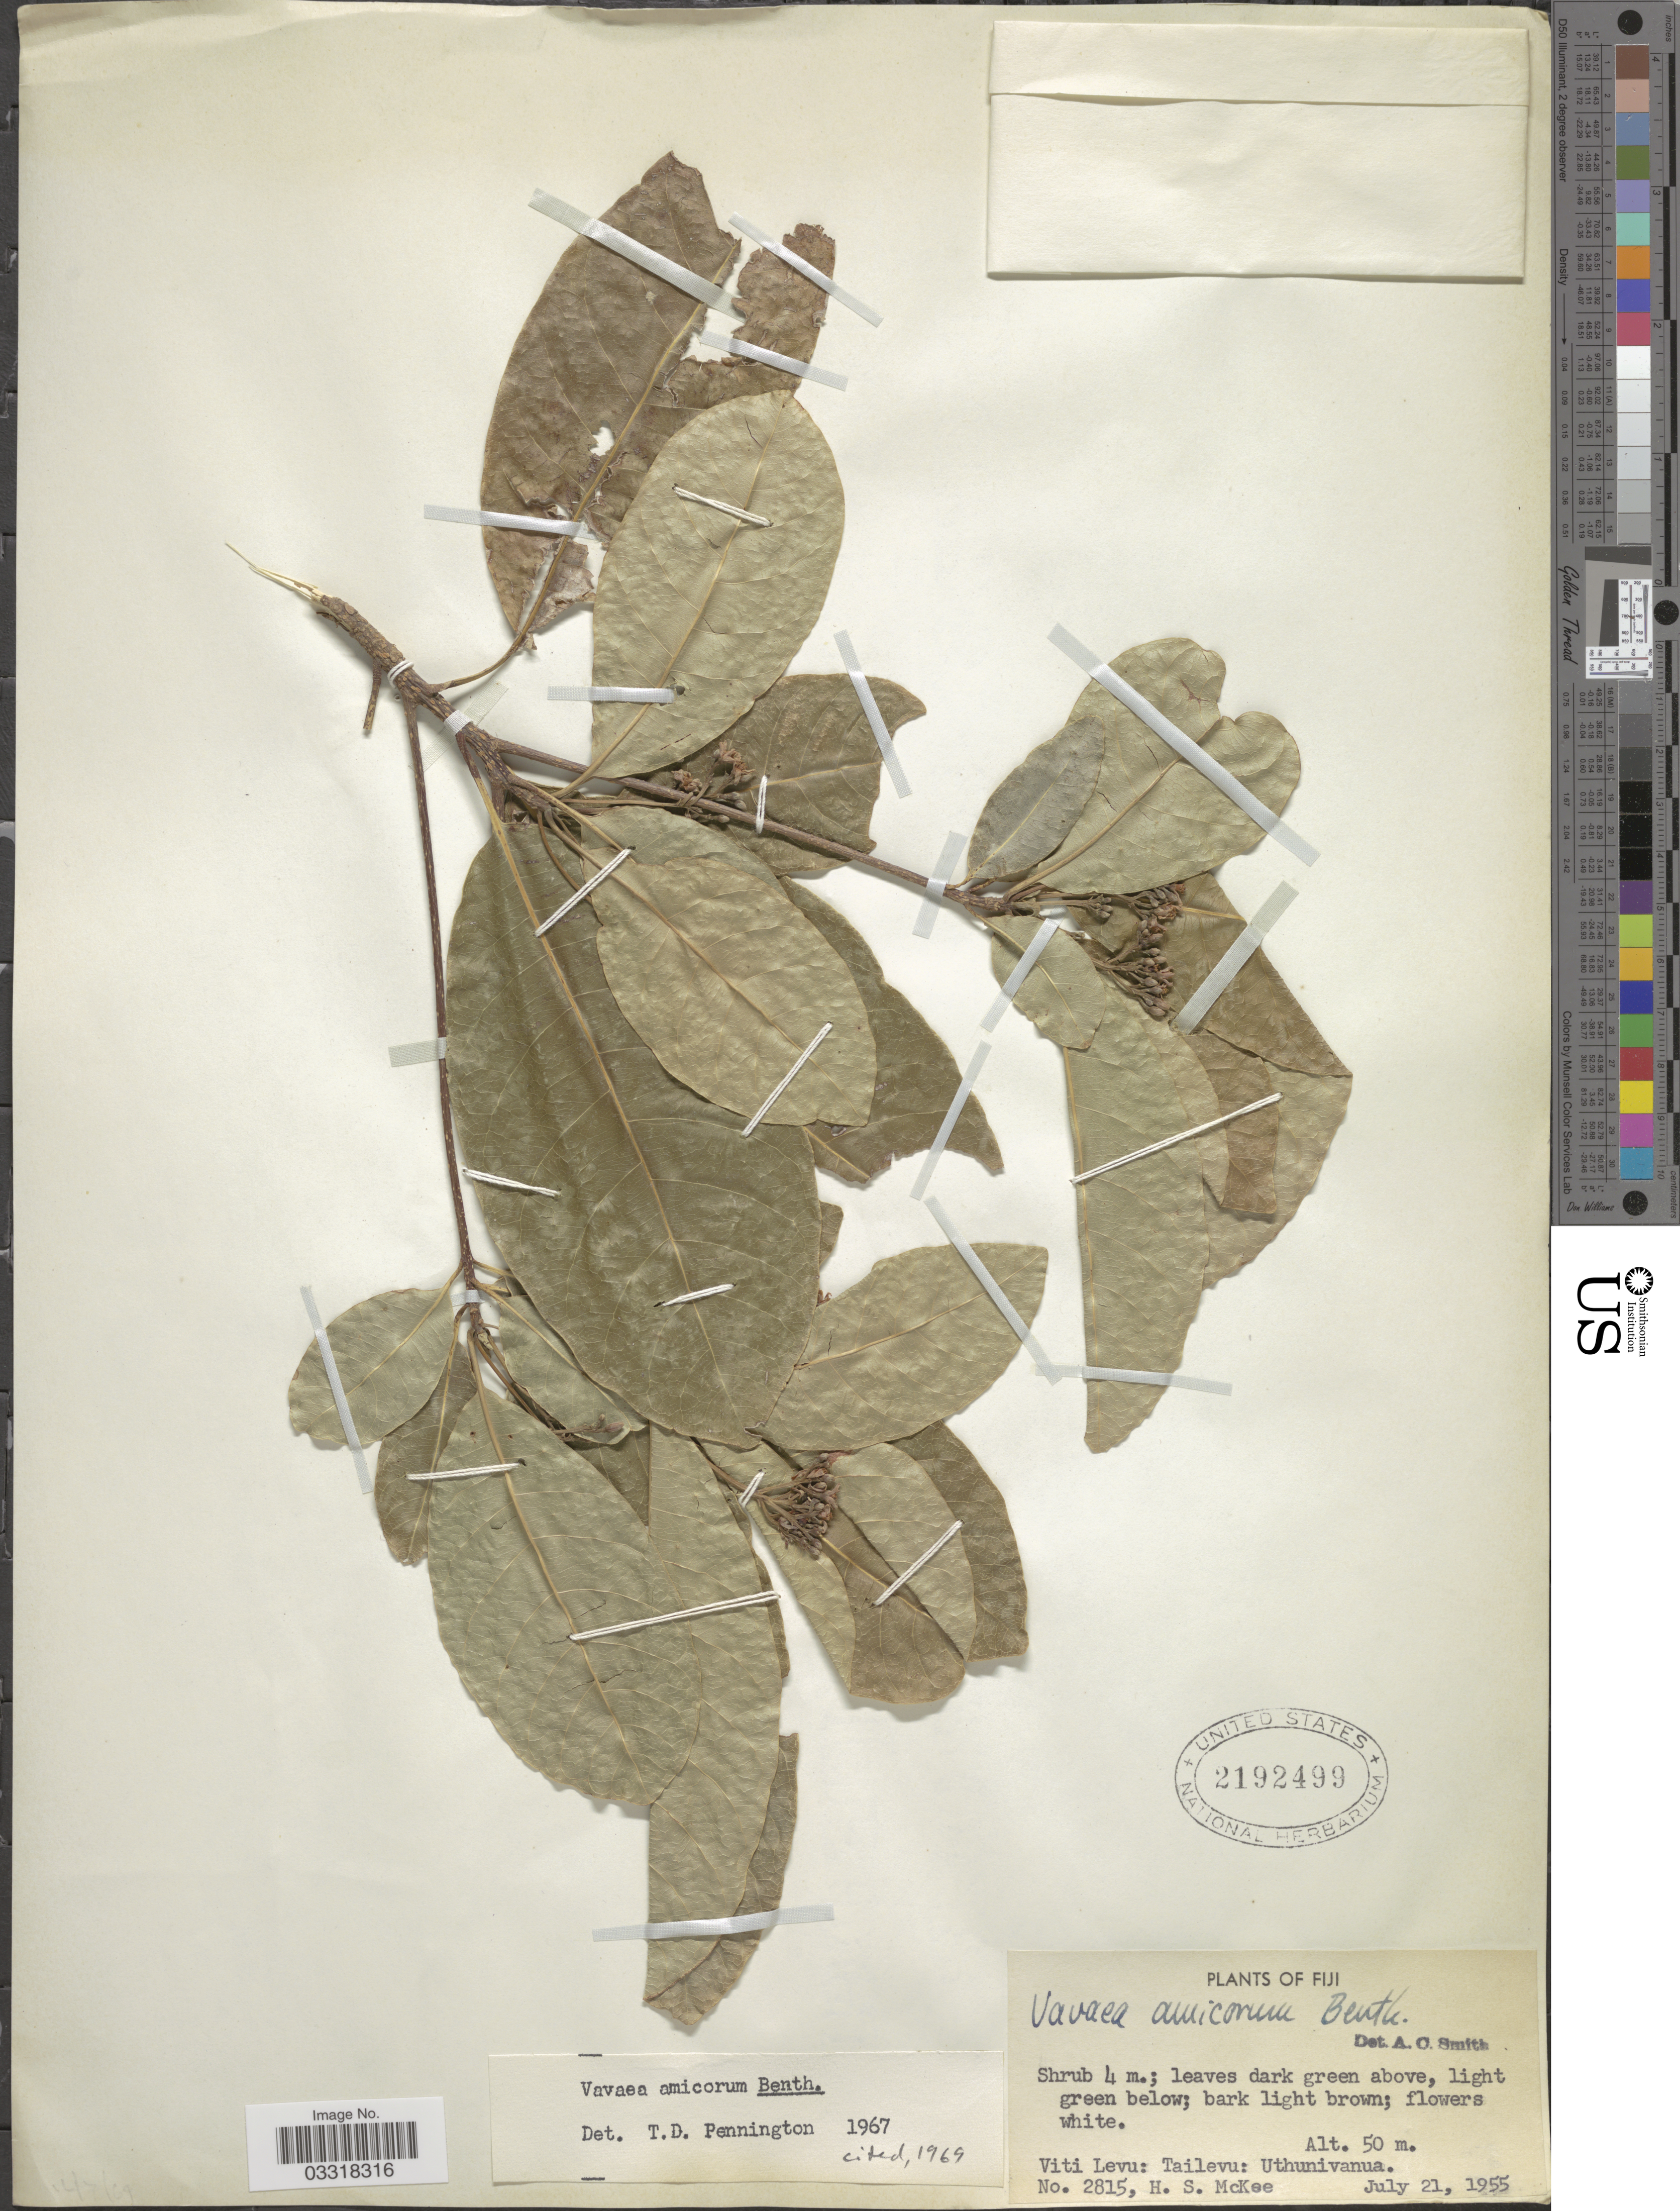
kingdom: Plantae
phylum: Tracheophyta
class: Magnoliopsida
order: Sapindales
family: Meliaceae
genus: Vavaea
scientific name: Vavaea amicorum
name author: Benth.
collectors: H. S. McKee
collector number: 2815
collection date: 1955-07-21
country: Fiji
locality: Viti Levu: Tailevu: Uthunivanua.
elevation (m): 50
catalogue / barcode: US 2192499